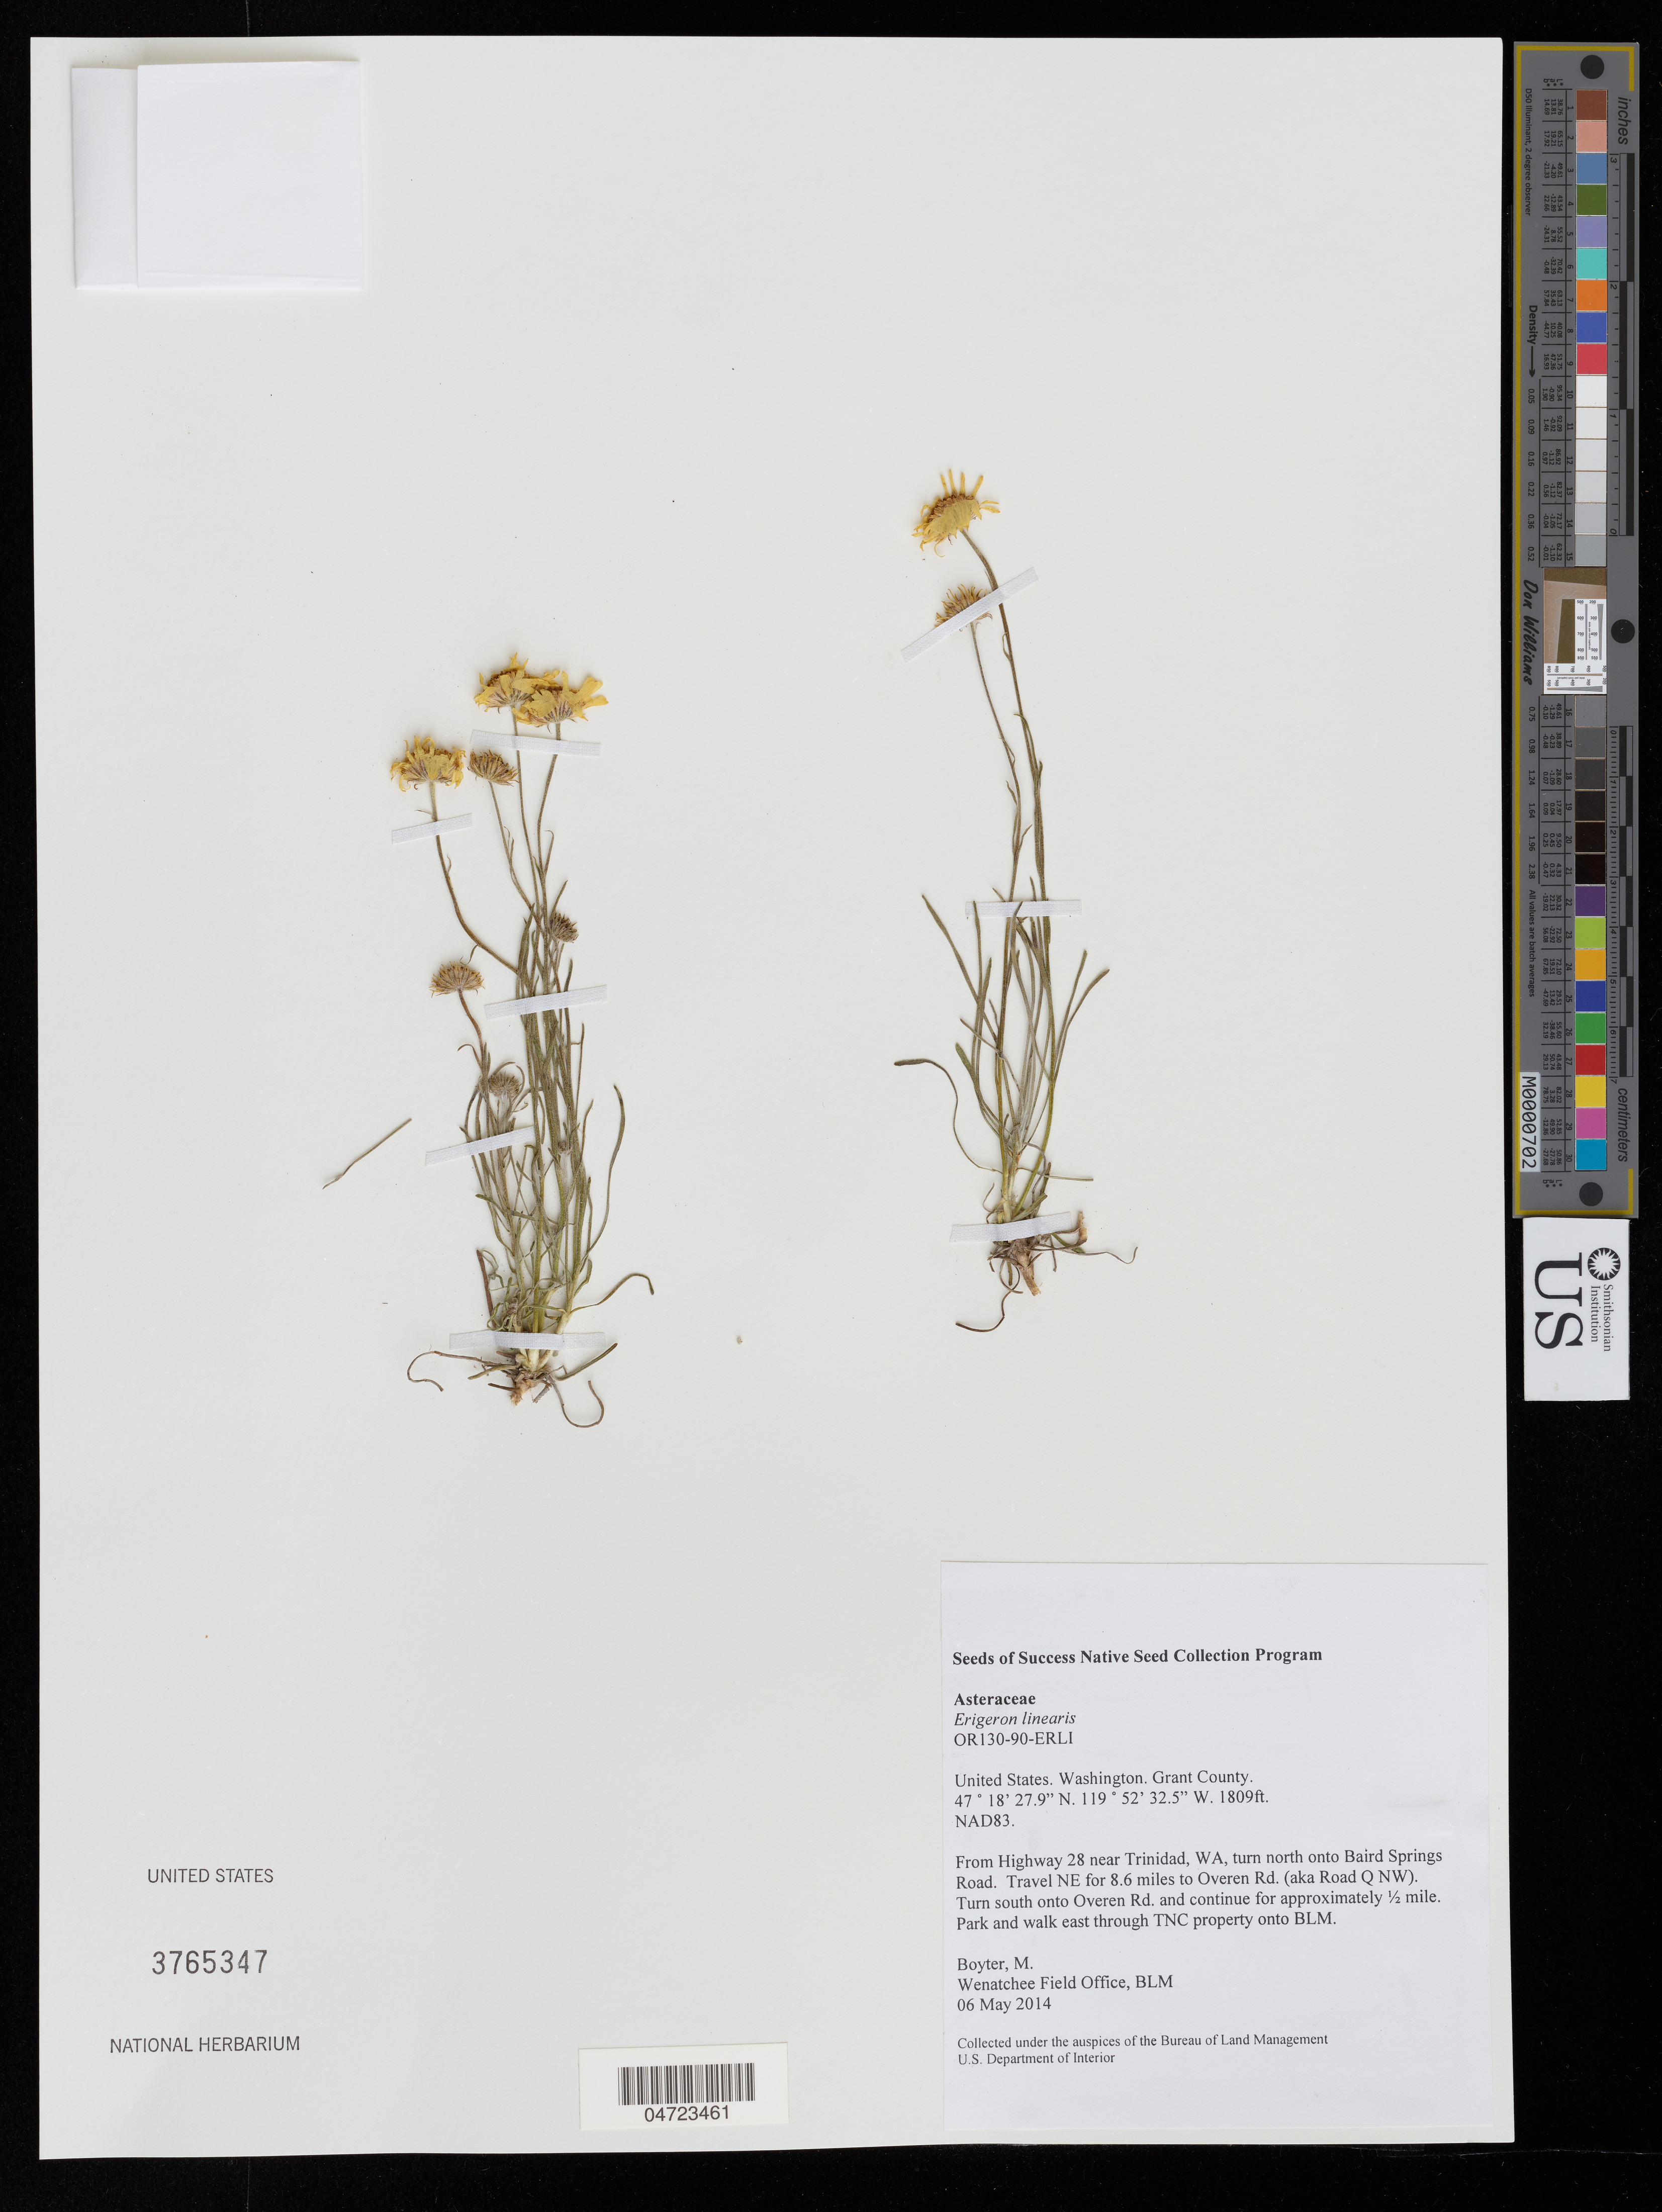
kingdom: Plantae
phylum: Tracheophyta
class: Magnoliopsida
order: Asterales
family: Asteraceae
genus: Erigeron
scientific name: Erigeron linearis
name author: (Hook.) Piper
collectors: M. Boyter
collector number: OR130-90-ERLI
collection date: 2014-05-06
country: United States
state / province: Washington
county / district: Grant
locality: Grant County. From Highway 28 near Trinidad, WA, turn north onto Baird Springs Road. Travel NE for 8.6 miles to Overen Rd. (aka Road Q NW). Turn south onto Overen Rd. and continue for approximately ½ mile. Park and walk east through TNC property onto BLM.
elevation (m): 551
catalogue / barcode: US 3765347